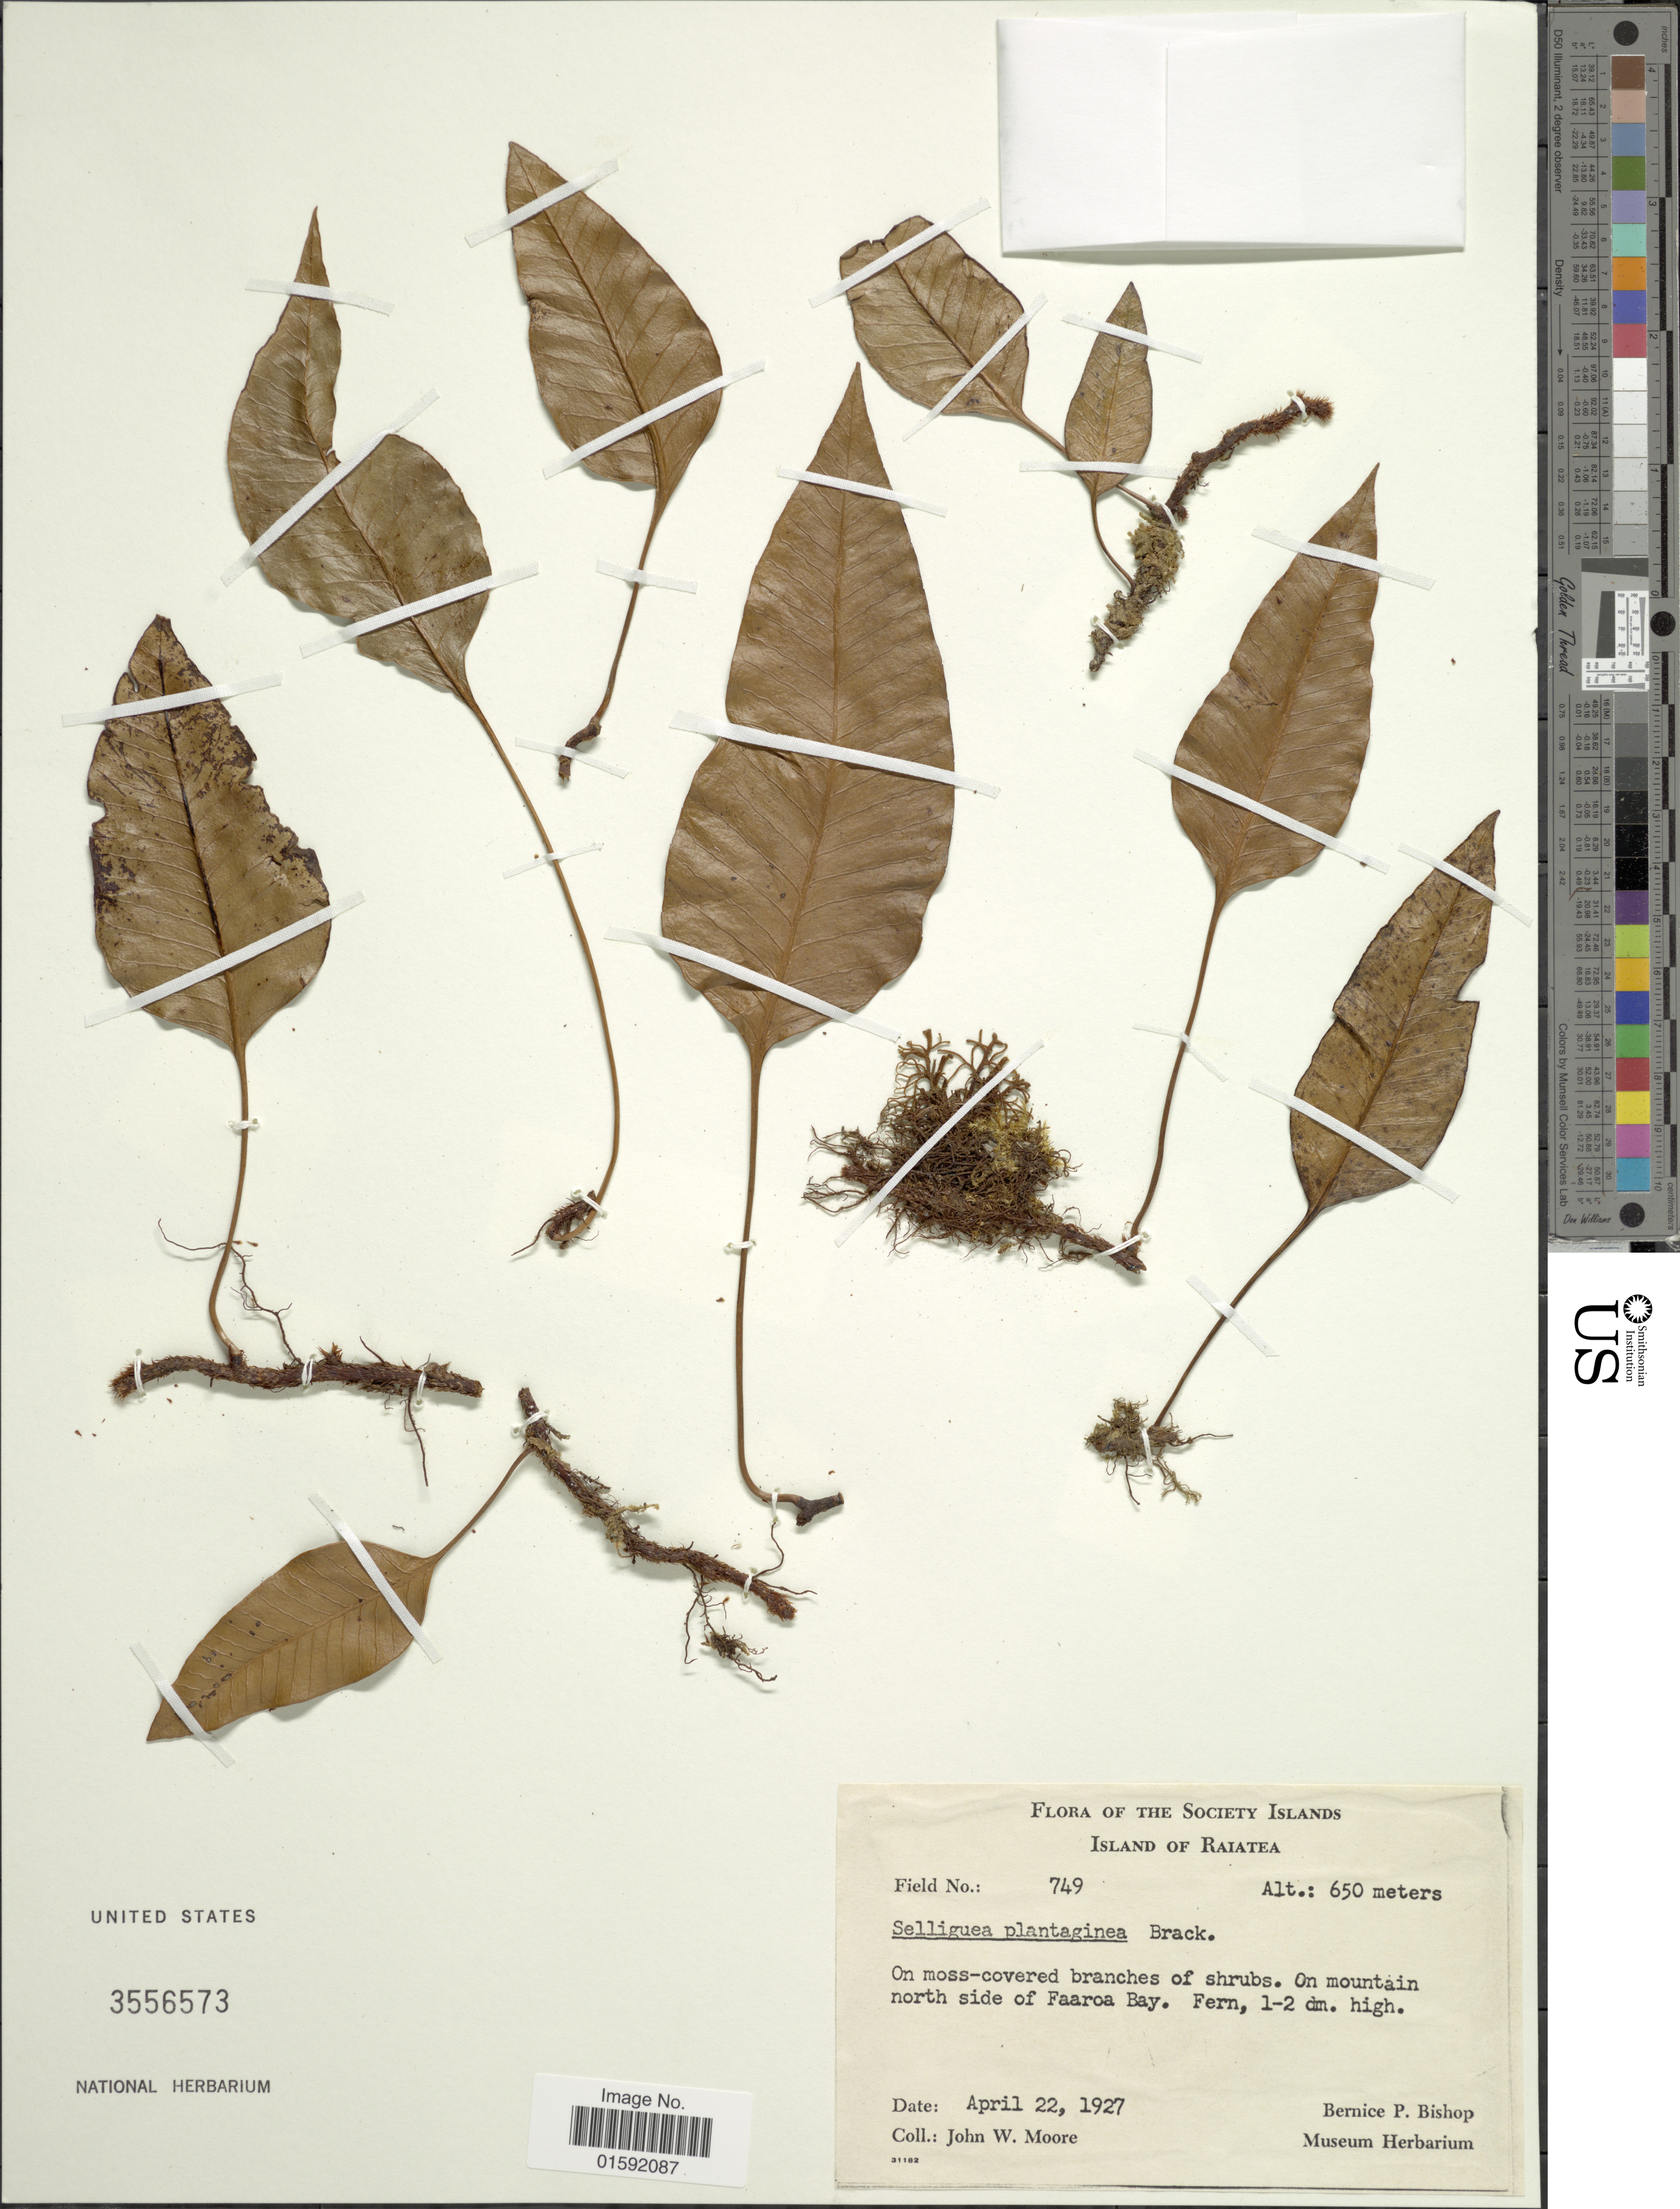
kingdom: Plantae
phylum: Tracheophyta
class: Polypodiopsida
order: Polypodiales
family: Polypodiaceae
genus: Selliguea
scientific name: Selliguea plantaginea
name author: Brack. in Wilkes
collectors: J. Moore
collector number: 749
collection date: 1927-04-22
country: French Polynesia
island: Raiatea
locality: The Society Islands, Island of Raiatea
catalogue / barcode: US 3556573